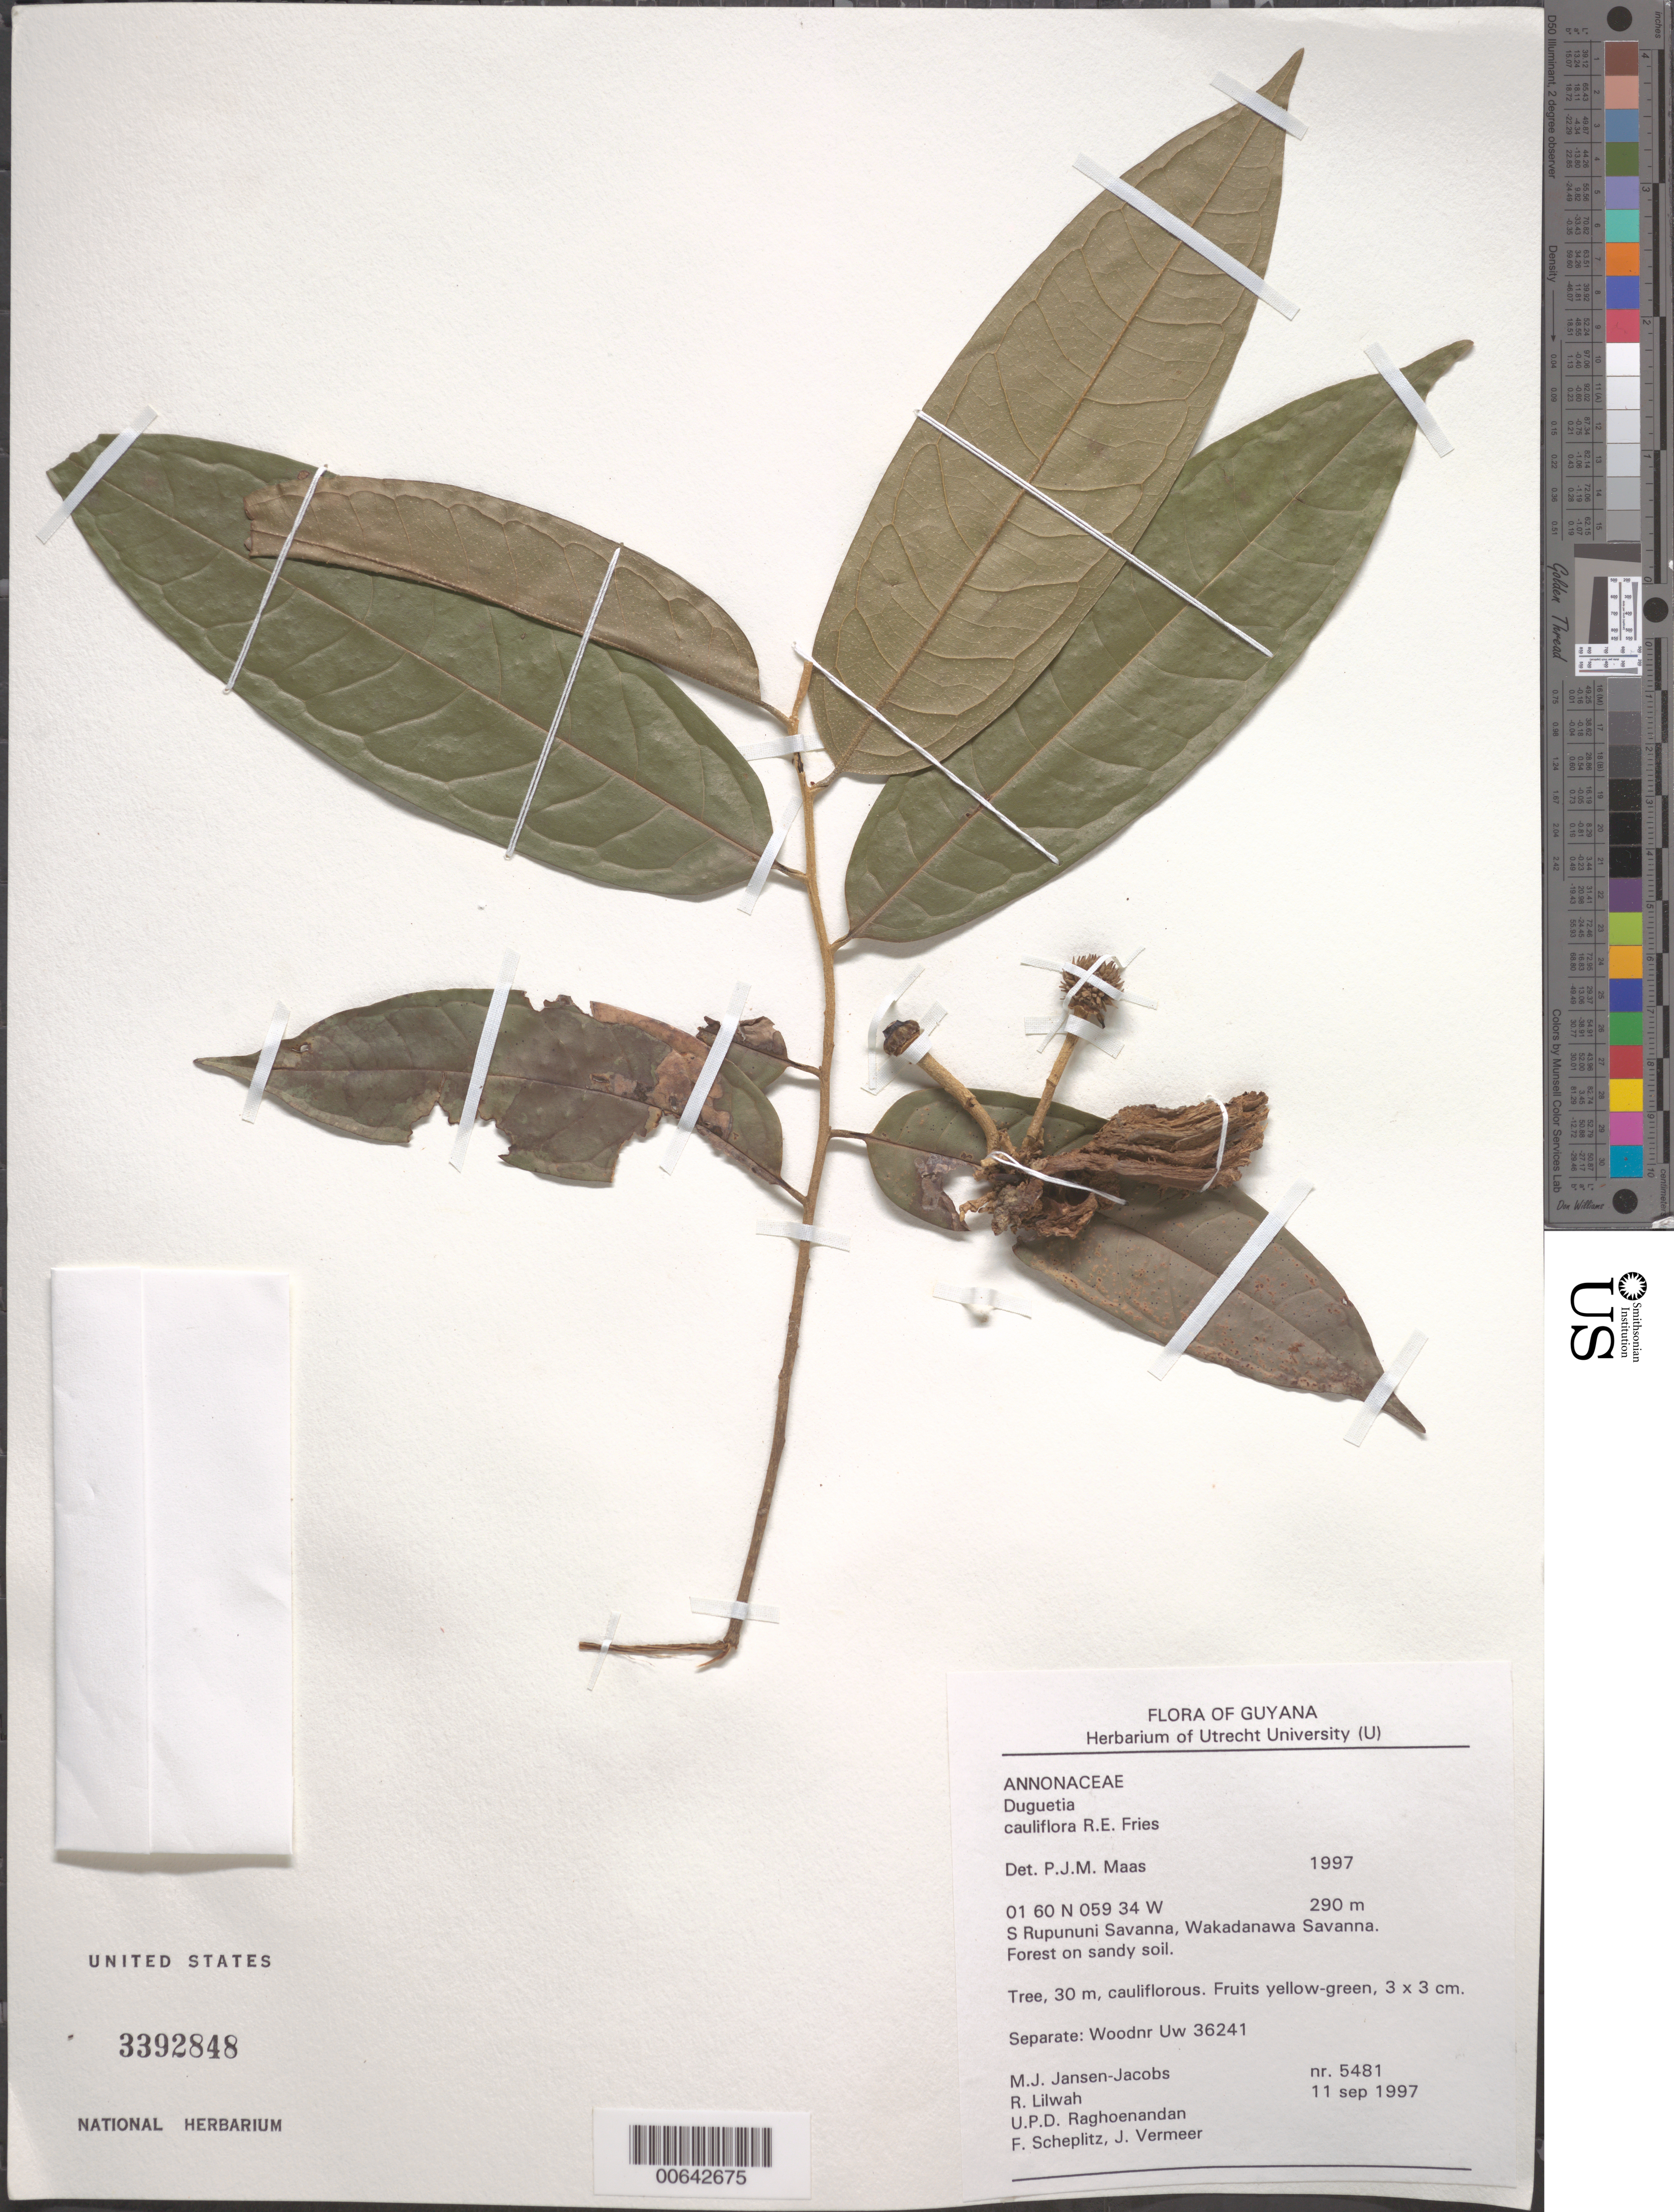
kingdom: Plantae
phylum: Tracheophyta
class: Magnoliopsida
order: Magnoliales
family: Annonaceae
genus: Duguetia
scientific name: Duguetia cauliflora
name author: R.E. Fr.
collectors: M. J. Jansen-Jacobs, R. Lilwah, U. Raghoenandan, F. Scheplitz & J. Vermeer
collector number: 5481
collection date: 1997-09-11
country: Guyana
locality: S Rupununi Savanna, Wakadanawa Savanna.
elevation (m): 290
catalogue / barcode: US 3392848